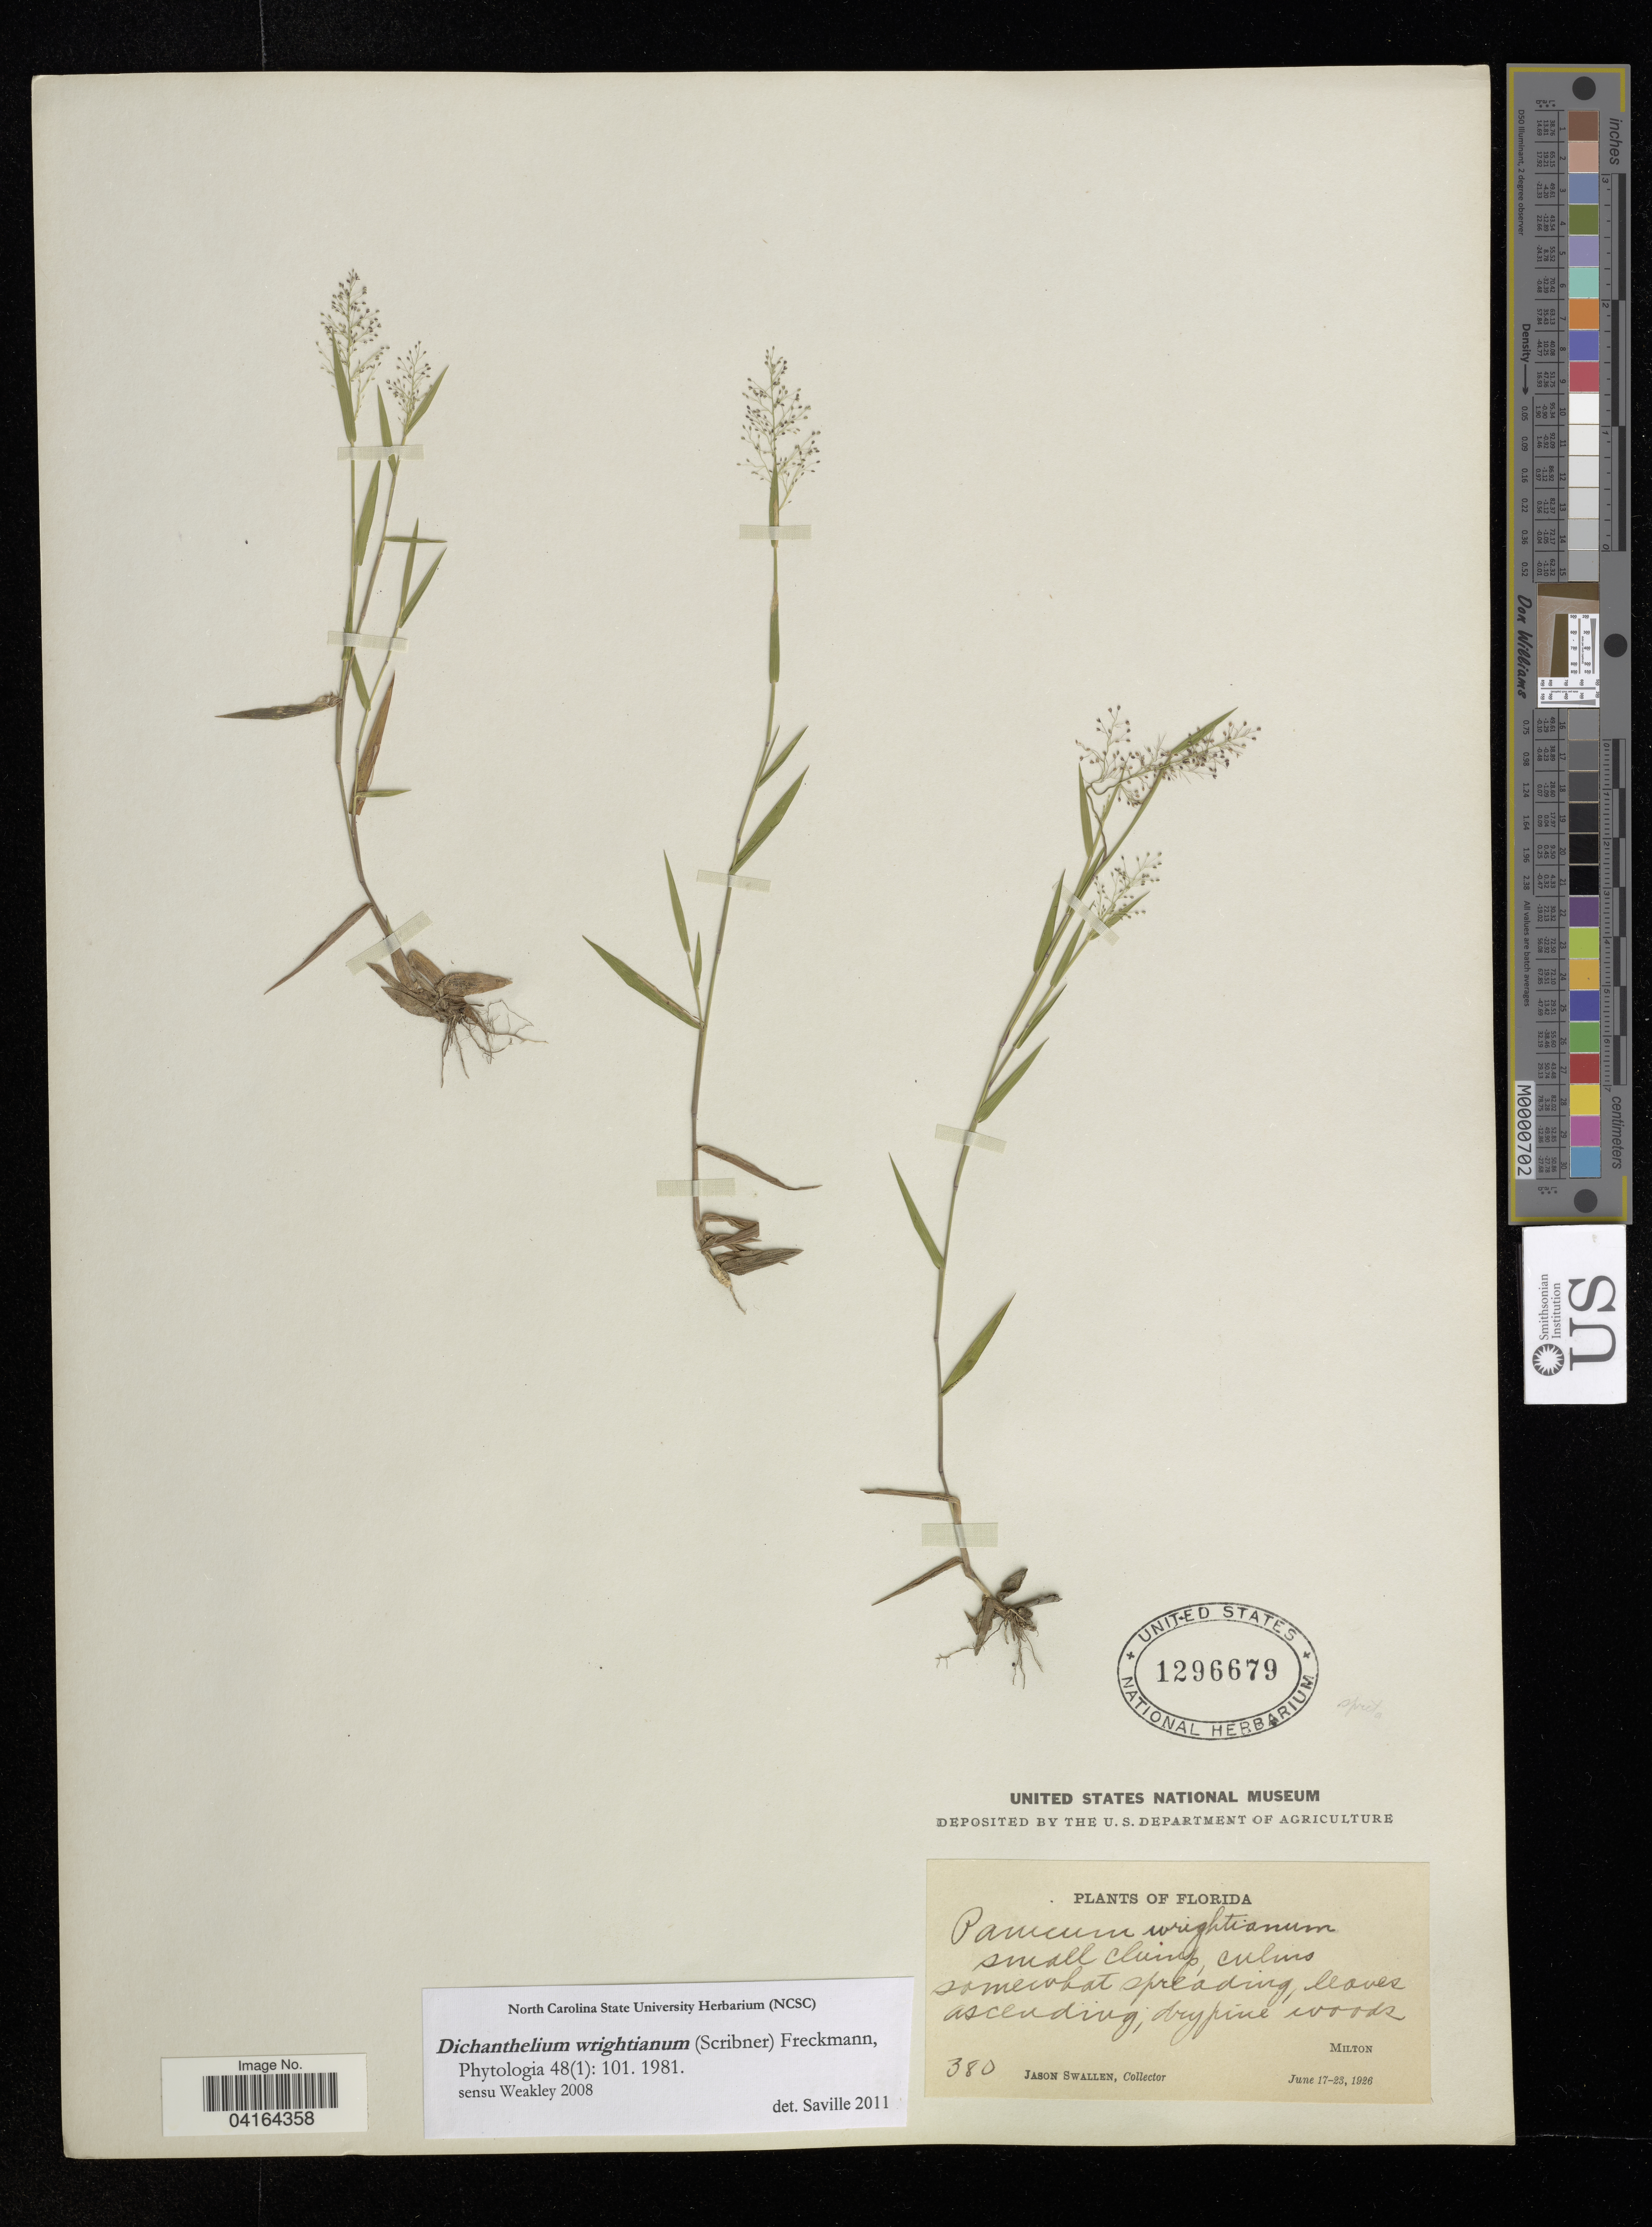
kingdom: Plantae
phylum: Tracheophyta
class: Liliopsida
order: Poales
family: Poaceae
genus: Dichanthelium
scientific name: Dichanthelium wrightianum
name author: (Scribn.) Freckmann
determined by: Saville, A. C., (NCSC), North Carolina State University (UNITED STATES)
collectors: J. R. Swallen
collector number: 380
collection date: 1926-06-17/1926-06-23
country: United States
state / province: Florida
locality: Milton.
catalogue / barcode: US 1296679